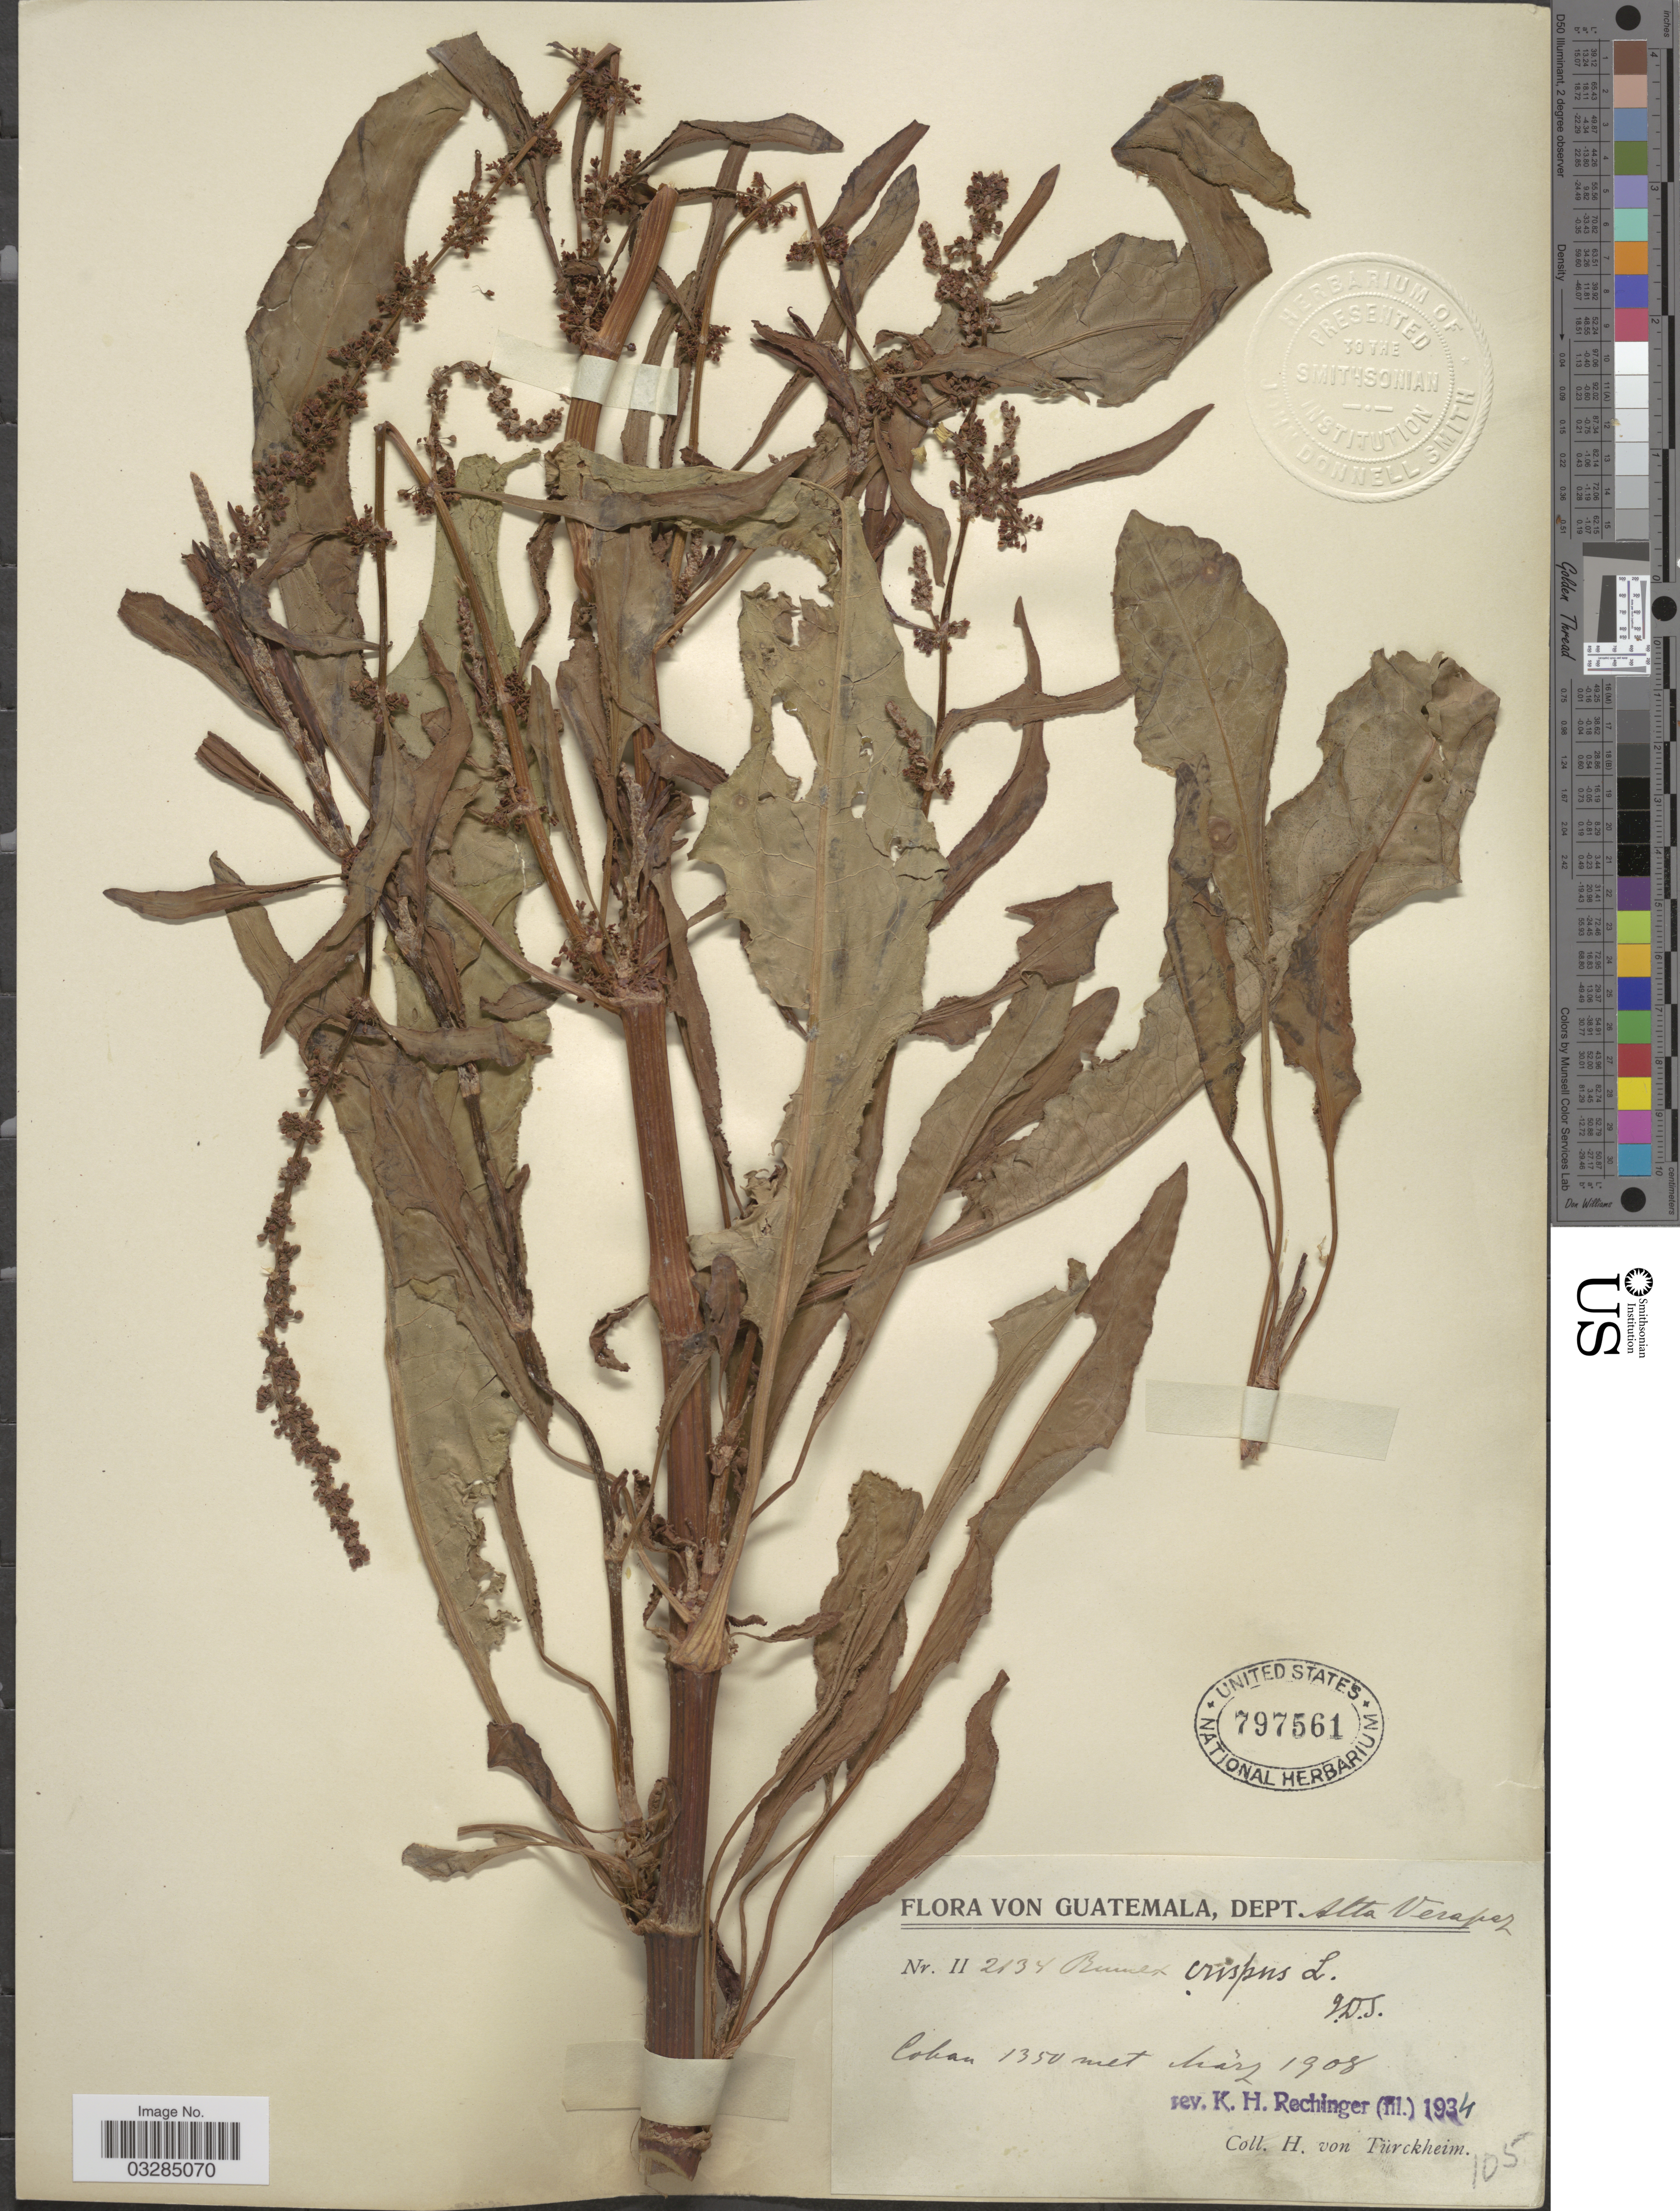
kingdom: Plantae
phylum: Tracheophyta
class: Magnoliopsida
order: Caryophyllales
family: Polygonaceae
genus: Rumex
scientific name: Rumex crispus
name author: L.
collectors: H. von Türckheim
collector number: II2134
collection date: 1908-03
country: Guatemala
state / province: Alta Verapaz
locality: Coban.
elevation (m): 1350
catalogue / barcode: US 797561